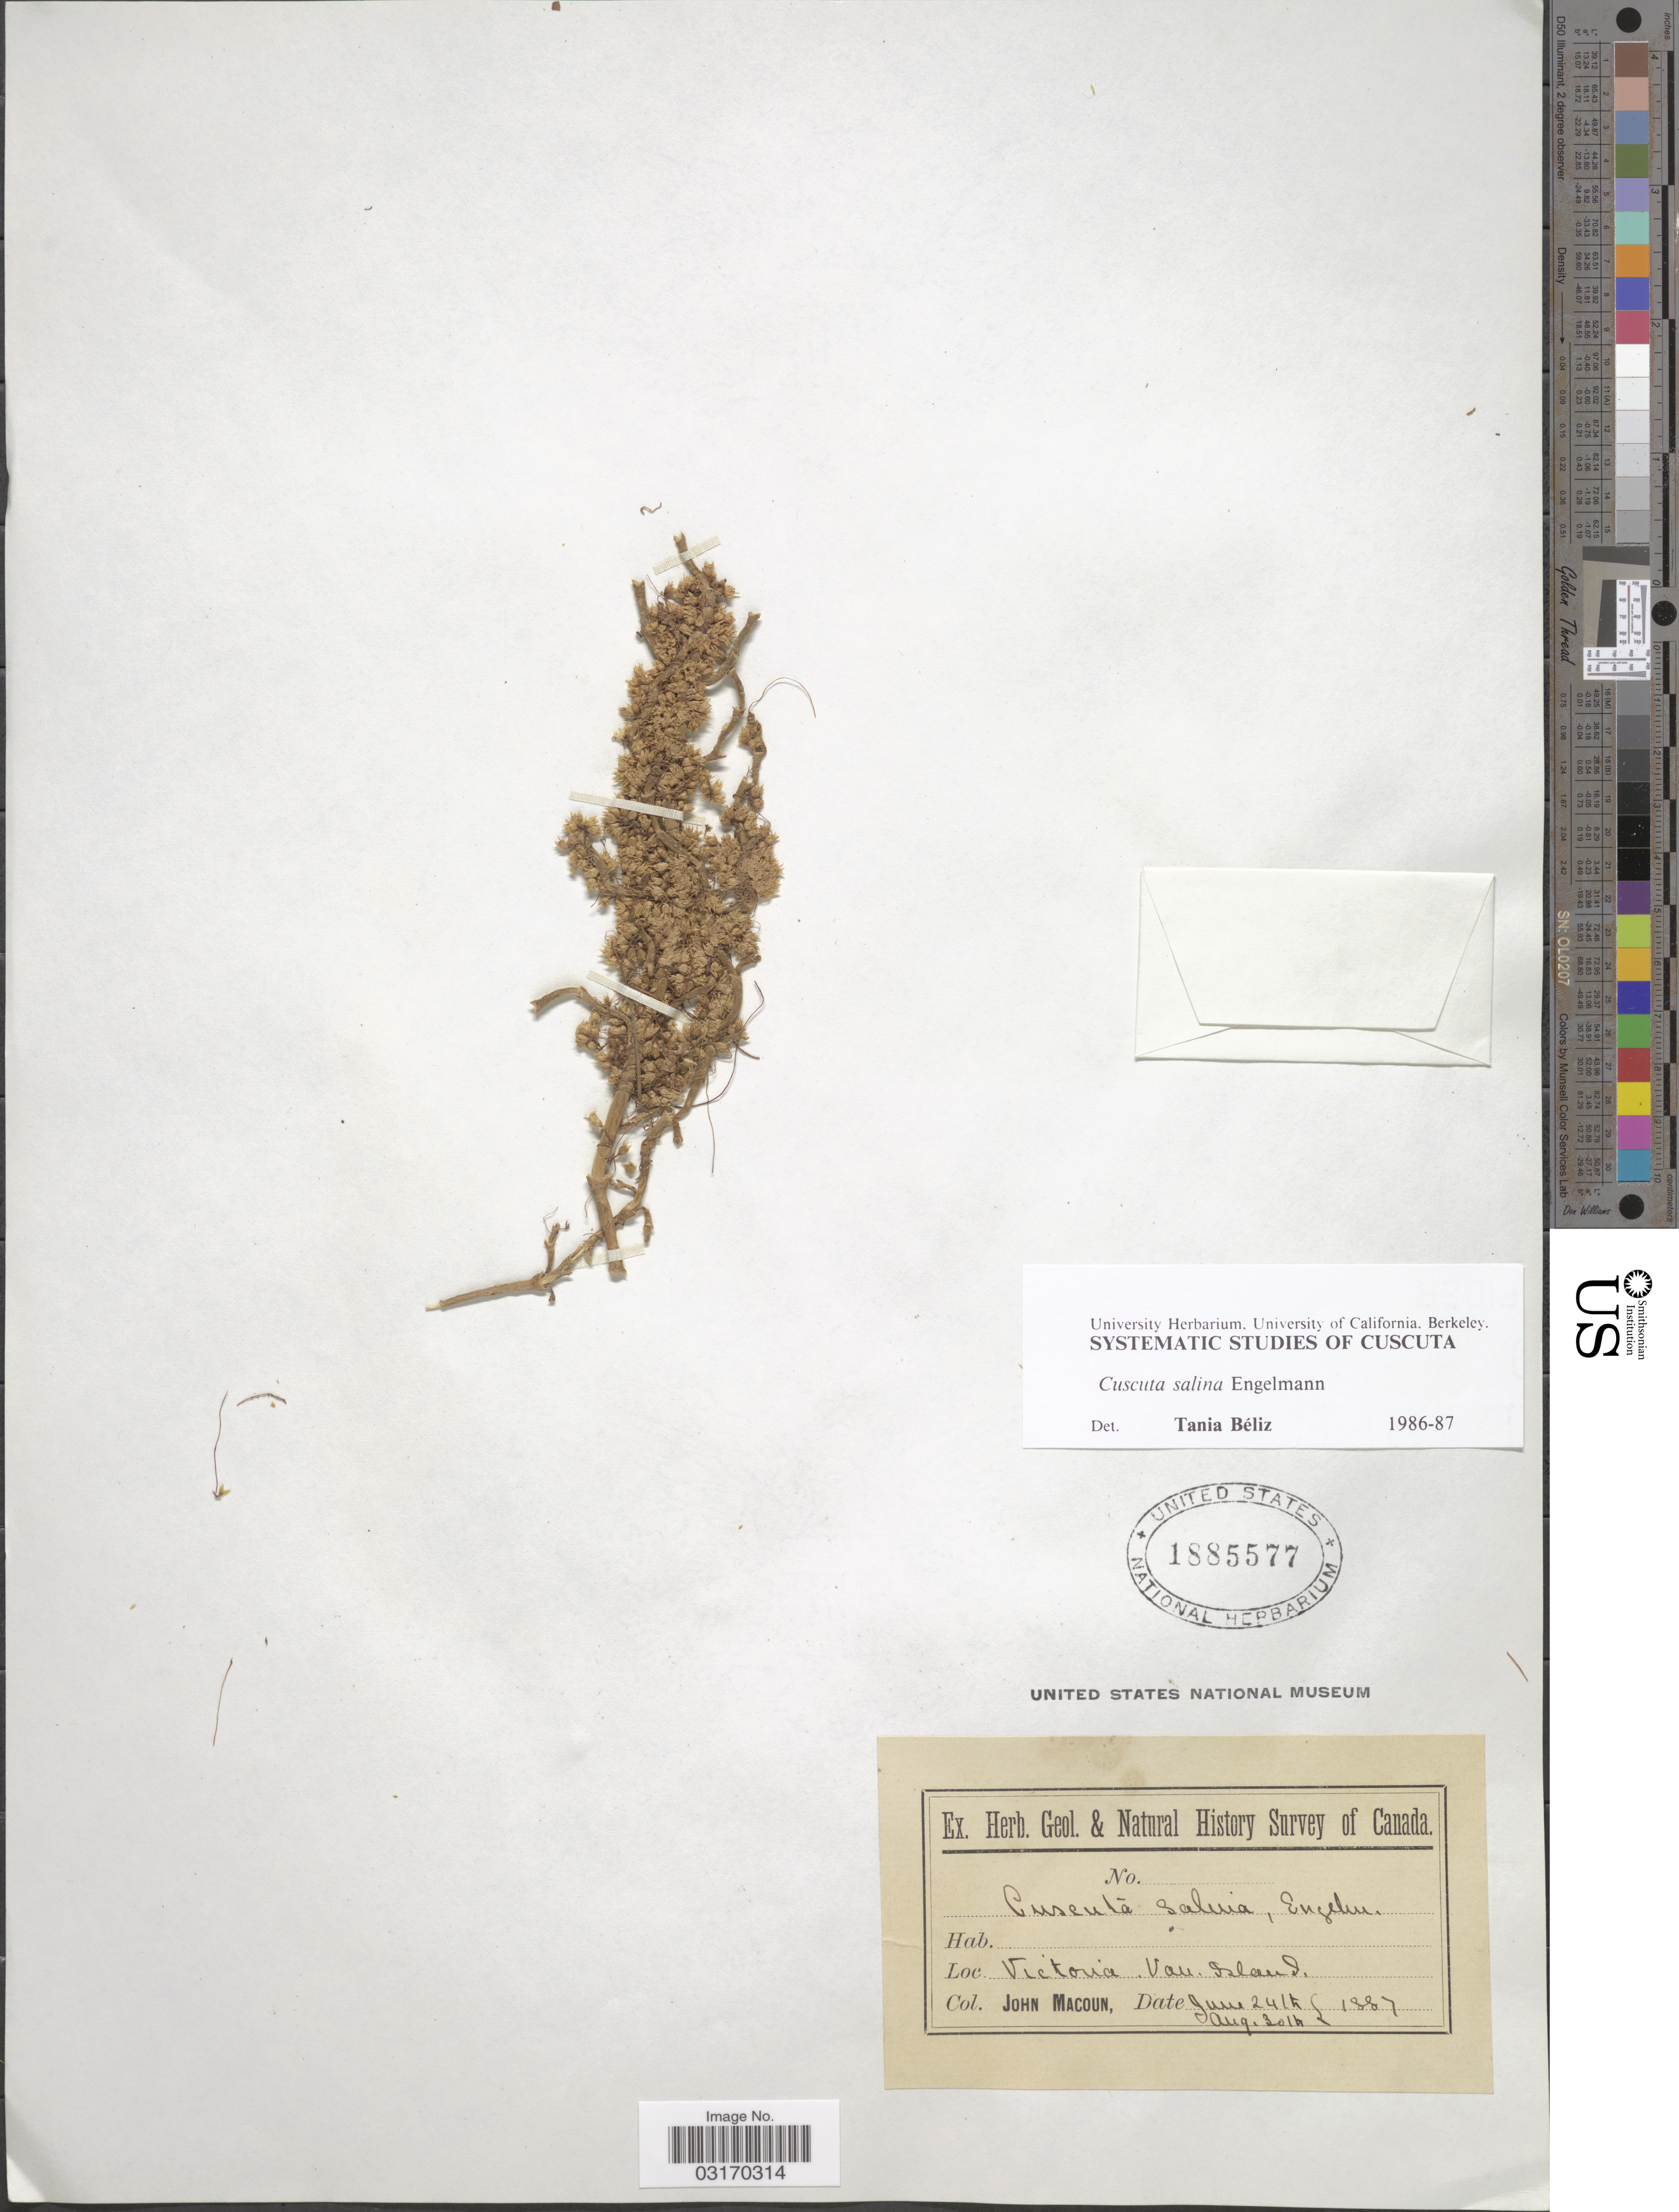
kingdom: Plantae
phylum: Tracheophyta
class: Magnoliopsida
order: Solanales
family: Convolvulaceae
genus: Cuscuta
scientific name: Cuscuta salina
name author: Engelm.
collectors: J. Macoun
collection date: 1887-06-24/1887-08-30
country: Canada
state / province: British Columbia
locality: Victoria. Van. Island.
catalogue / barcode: US 1885577